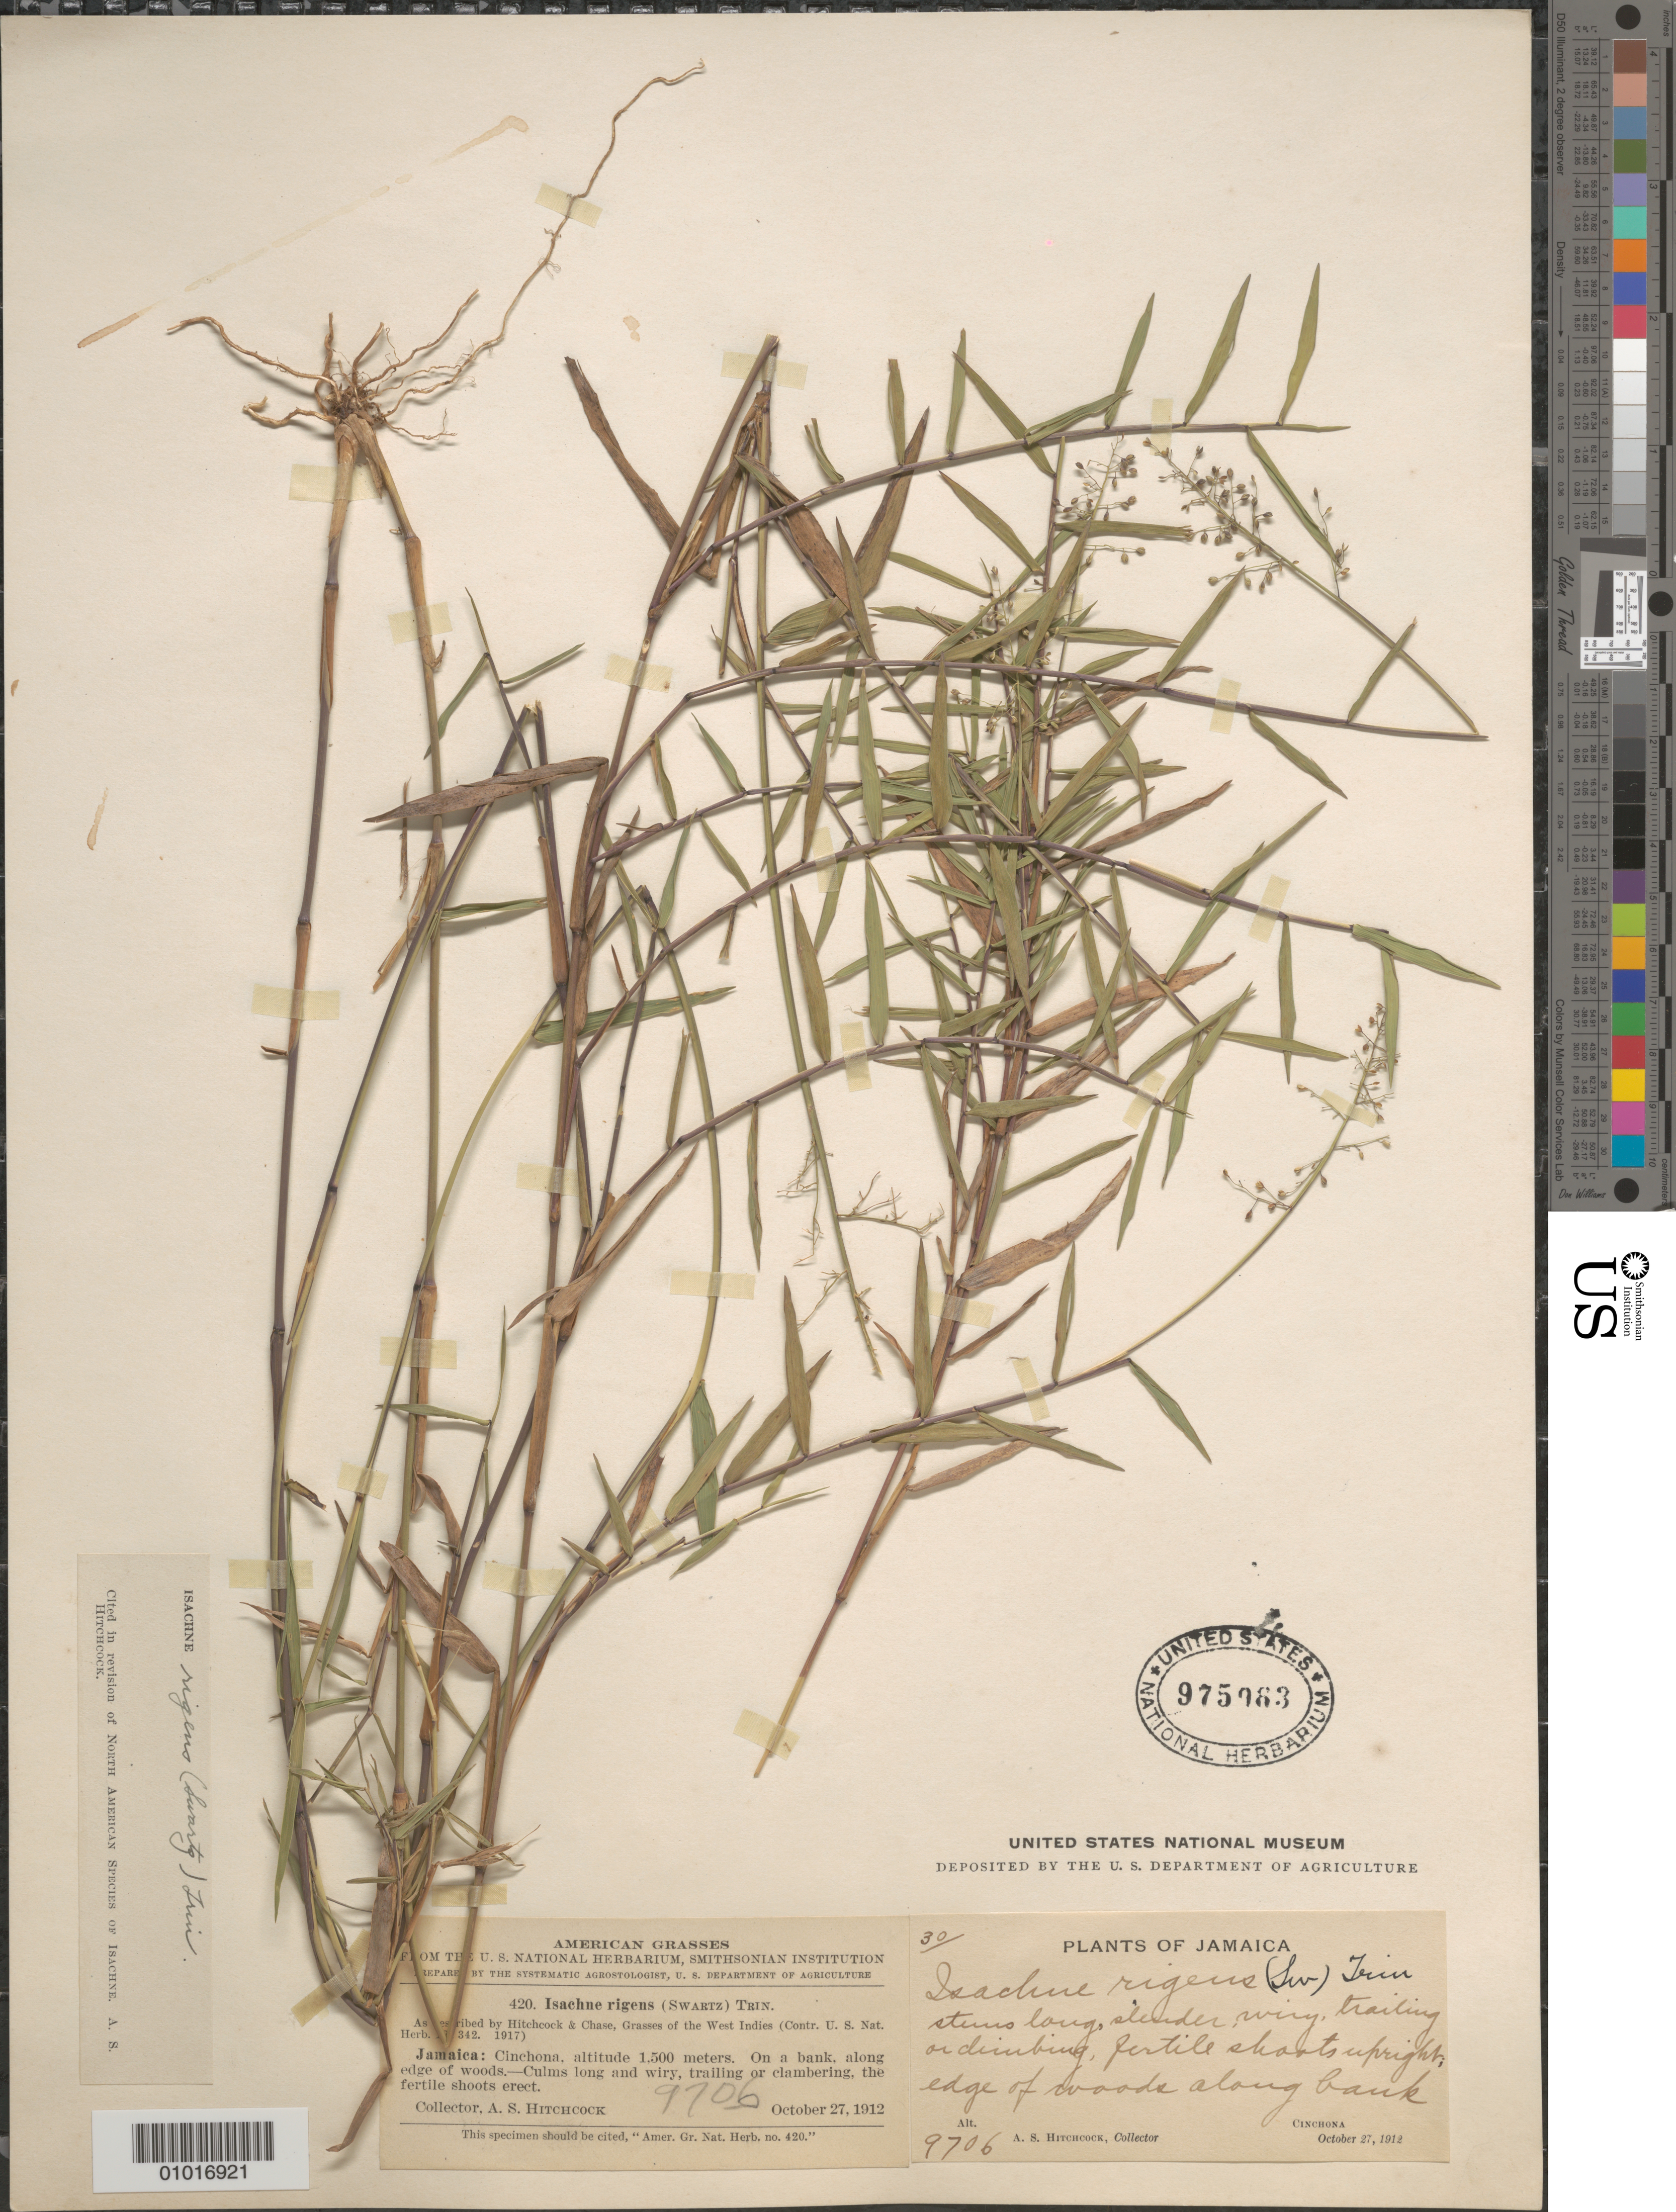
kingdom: Plantae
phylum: Tracheophyta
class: Liliopsida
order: Poales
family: Poaceae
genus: Isachne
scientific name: Isachne rigens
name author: (Sw.) Trin.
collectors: A. S. Hitchcock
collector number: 9706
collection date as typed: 27 Oct 1912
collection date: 1912-10-27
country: Jamaica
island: Jamaica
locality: Cinchona,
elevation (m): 1500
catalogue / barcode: US 975963